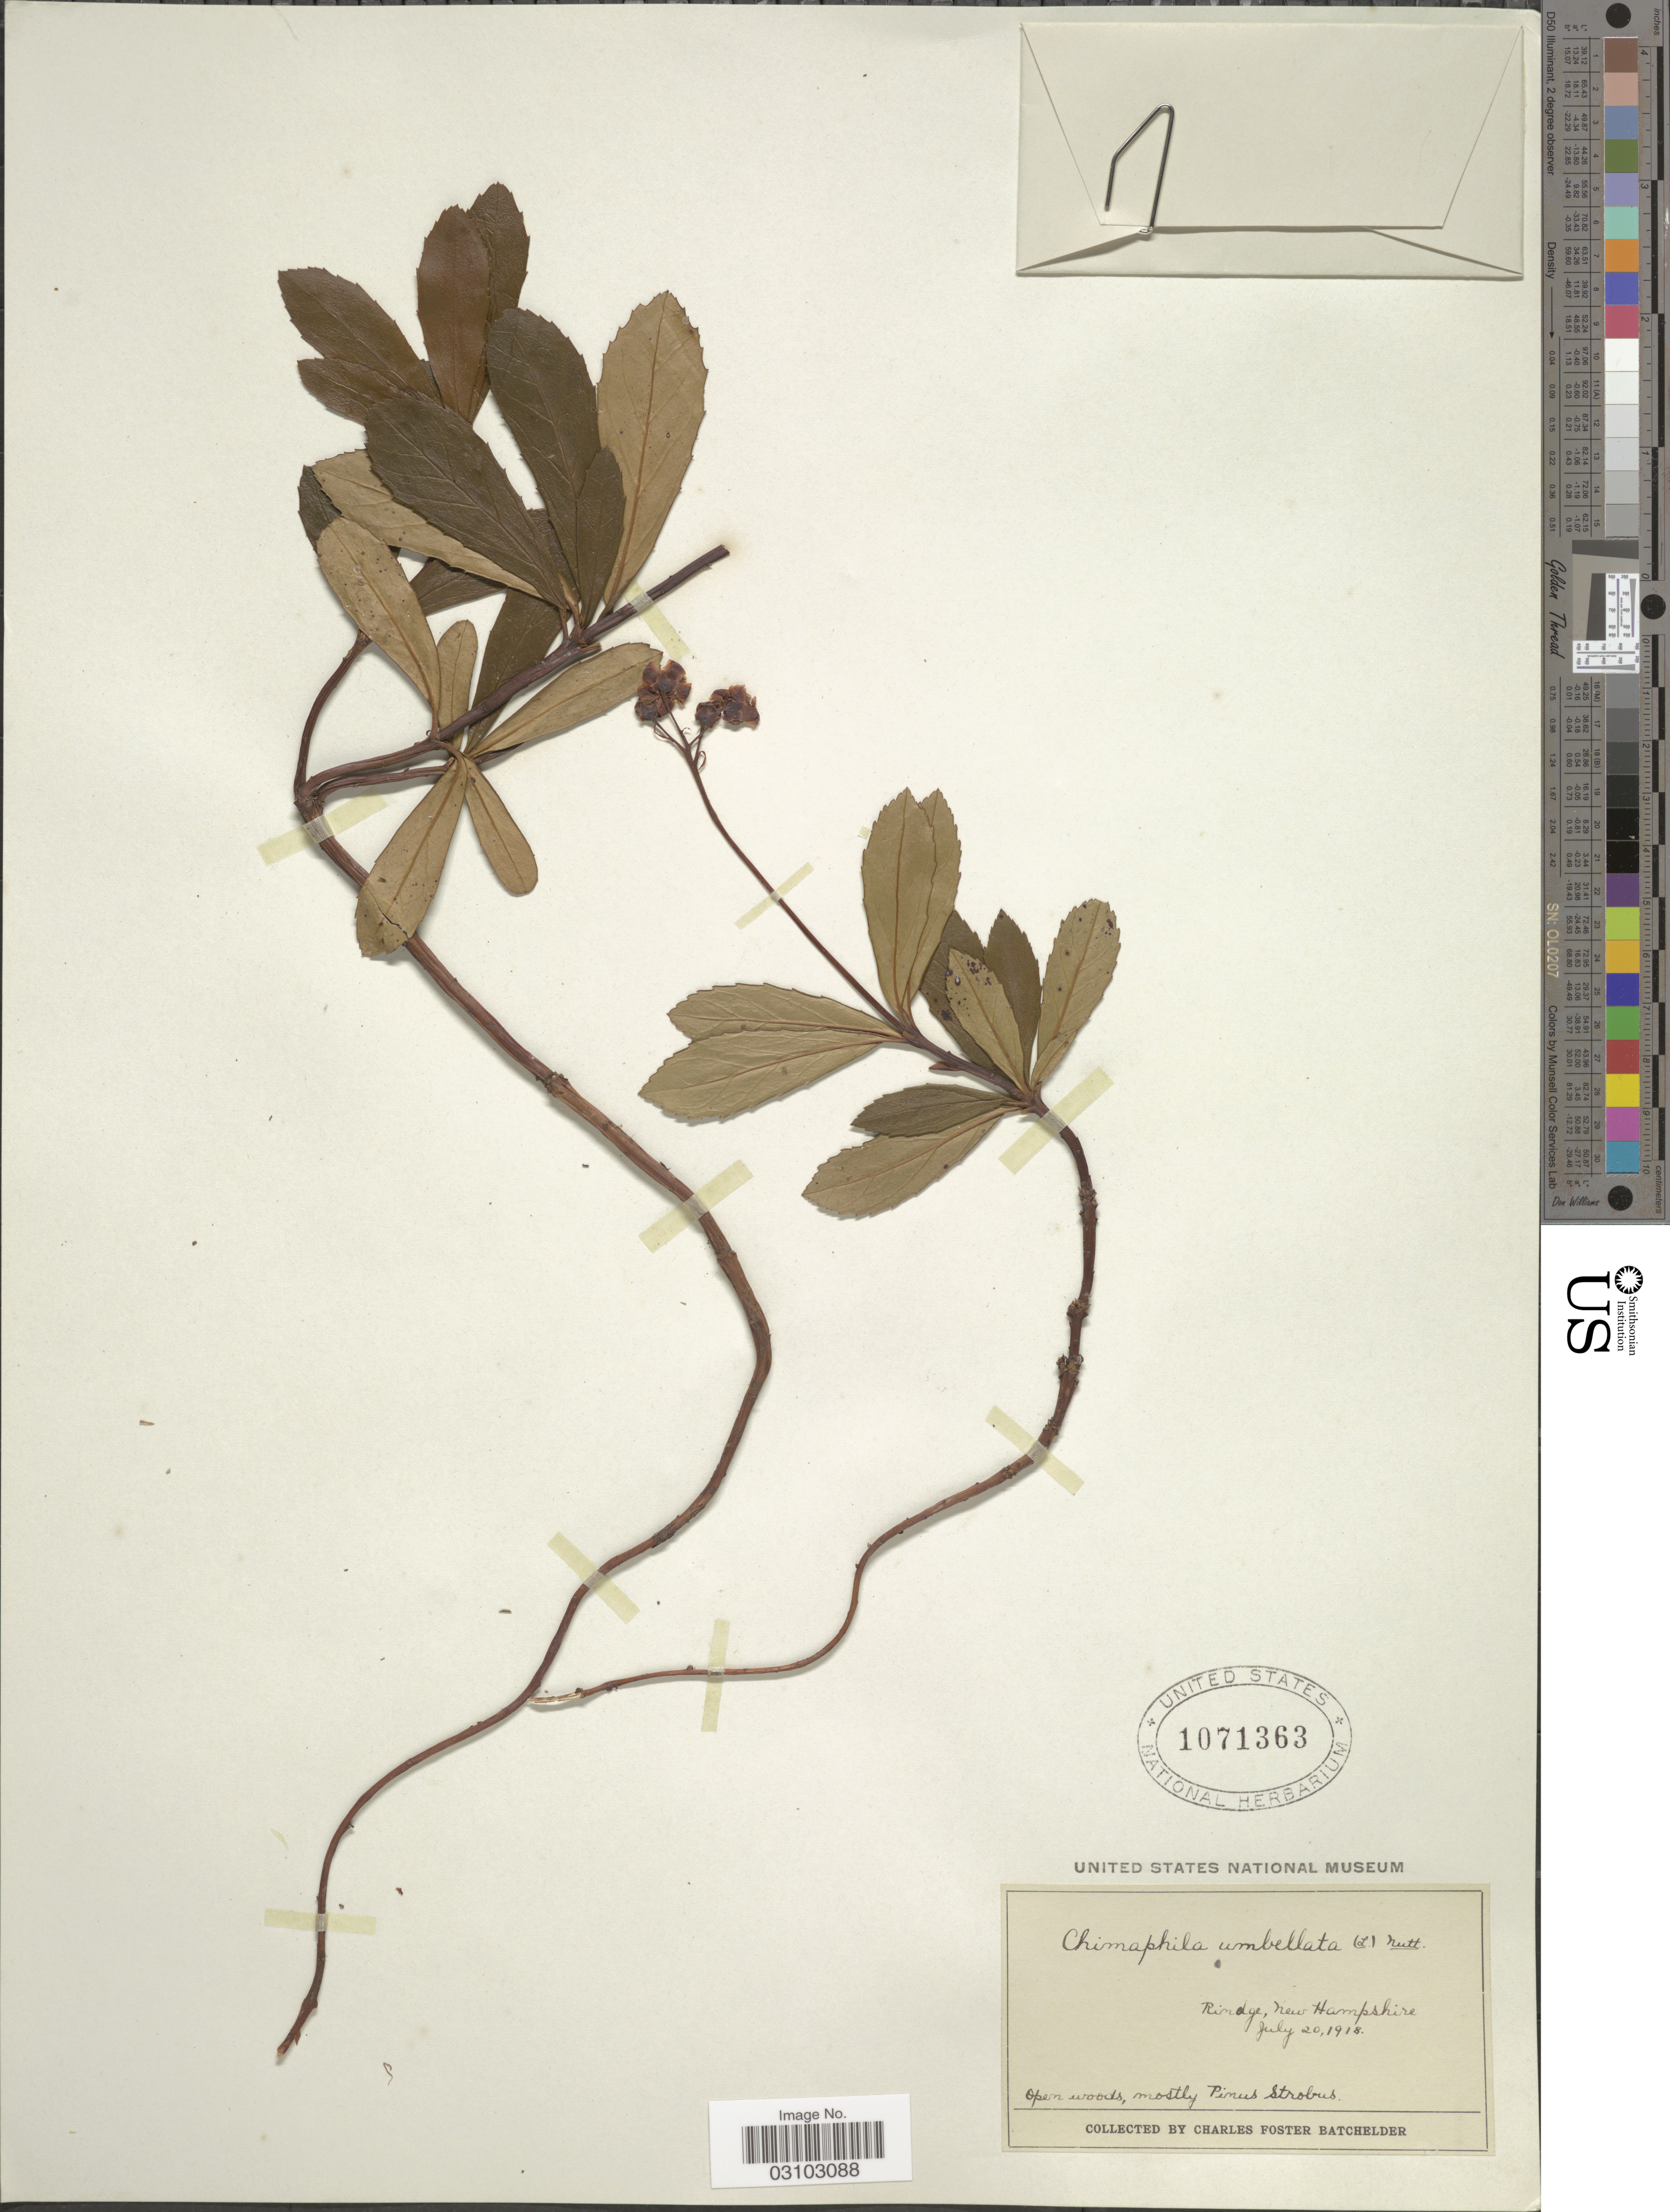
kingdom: Plantae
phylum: Tracheophyta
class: Magnoliopsida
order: Ericales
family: Ericaceae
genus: Chimaphila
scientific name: Chimaphila umbellata var. occidentalis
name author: (Rydb.) S.F. Blake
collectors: C. Batchelder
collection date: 1918-07-20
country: United States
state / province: New Hampshire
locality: Rindge.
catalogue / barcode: US 1071363